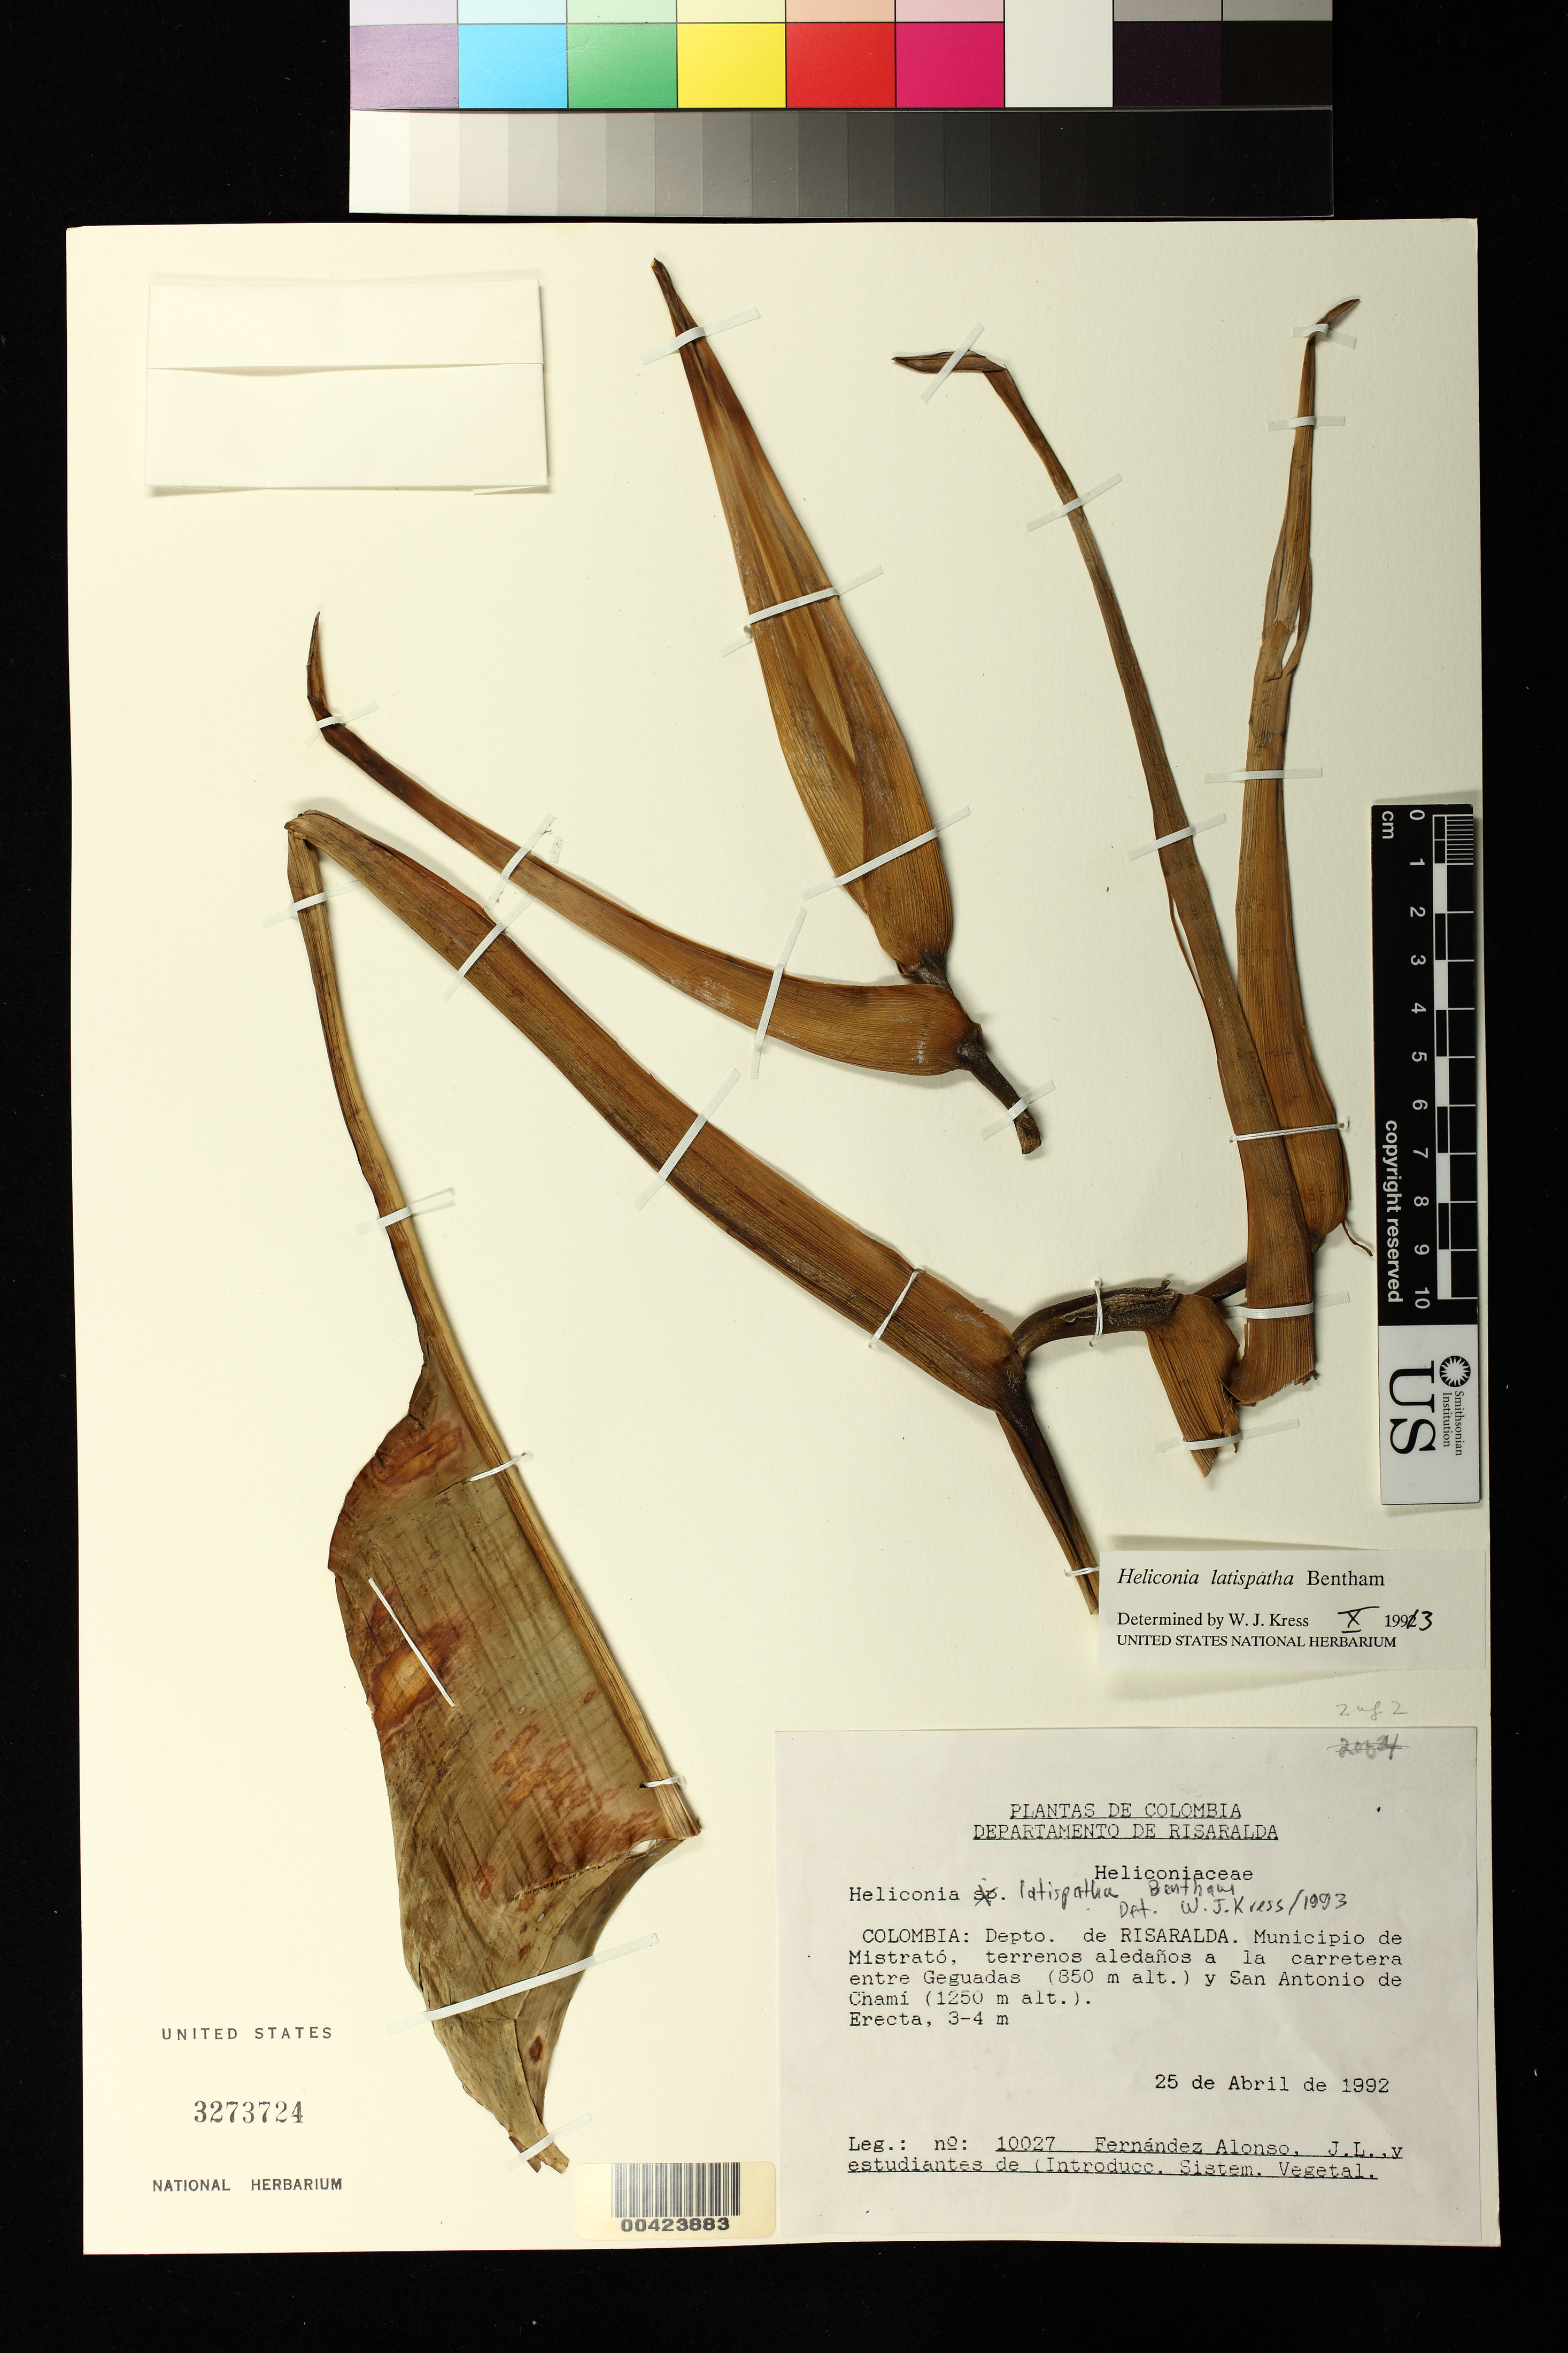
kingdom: Plantae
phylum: Tracheophyta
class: Liliopsida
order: Zingiberales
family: Heliconiaceae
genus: Heliconia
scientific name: Heliconia latispatha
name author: Benth.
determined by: Kress, W. J., (US), Smithsonian Institution - National Museum of Natural History (UNITED STATES)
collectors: J. L. Fernández-Alonso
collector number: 10027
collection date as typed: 25 Apr 1992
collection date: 1992-04-25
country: Colombia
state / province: Risaralda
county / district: Mistrató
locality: Entre Geguadas y San Antonia de Chami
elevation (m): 850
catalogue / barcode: US 3273724